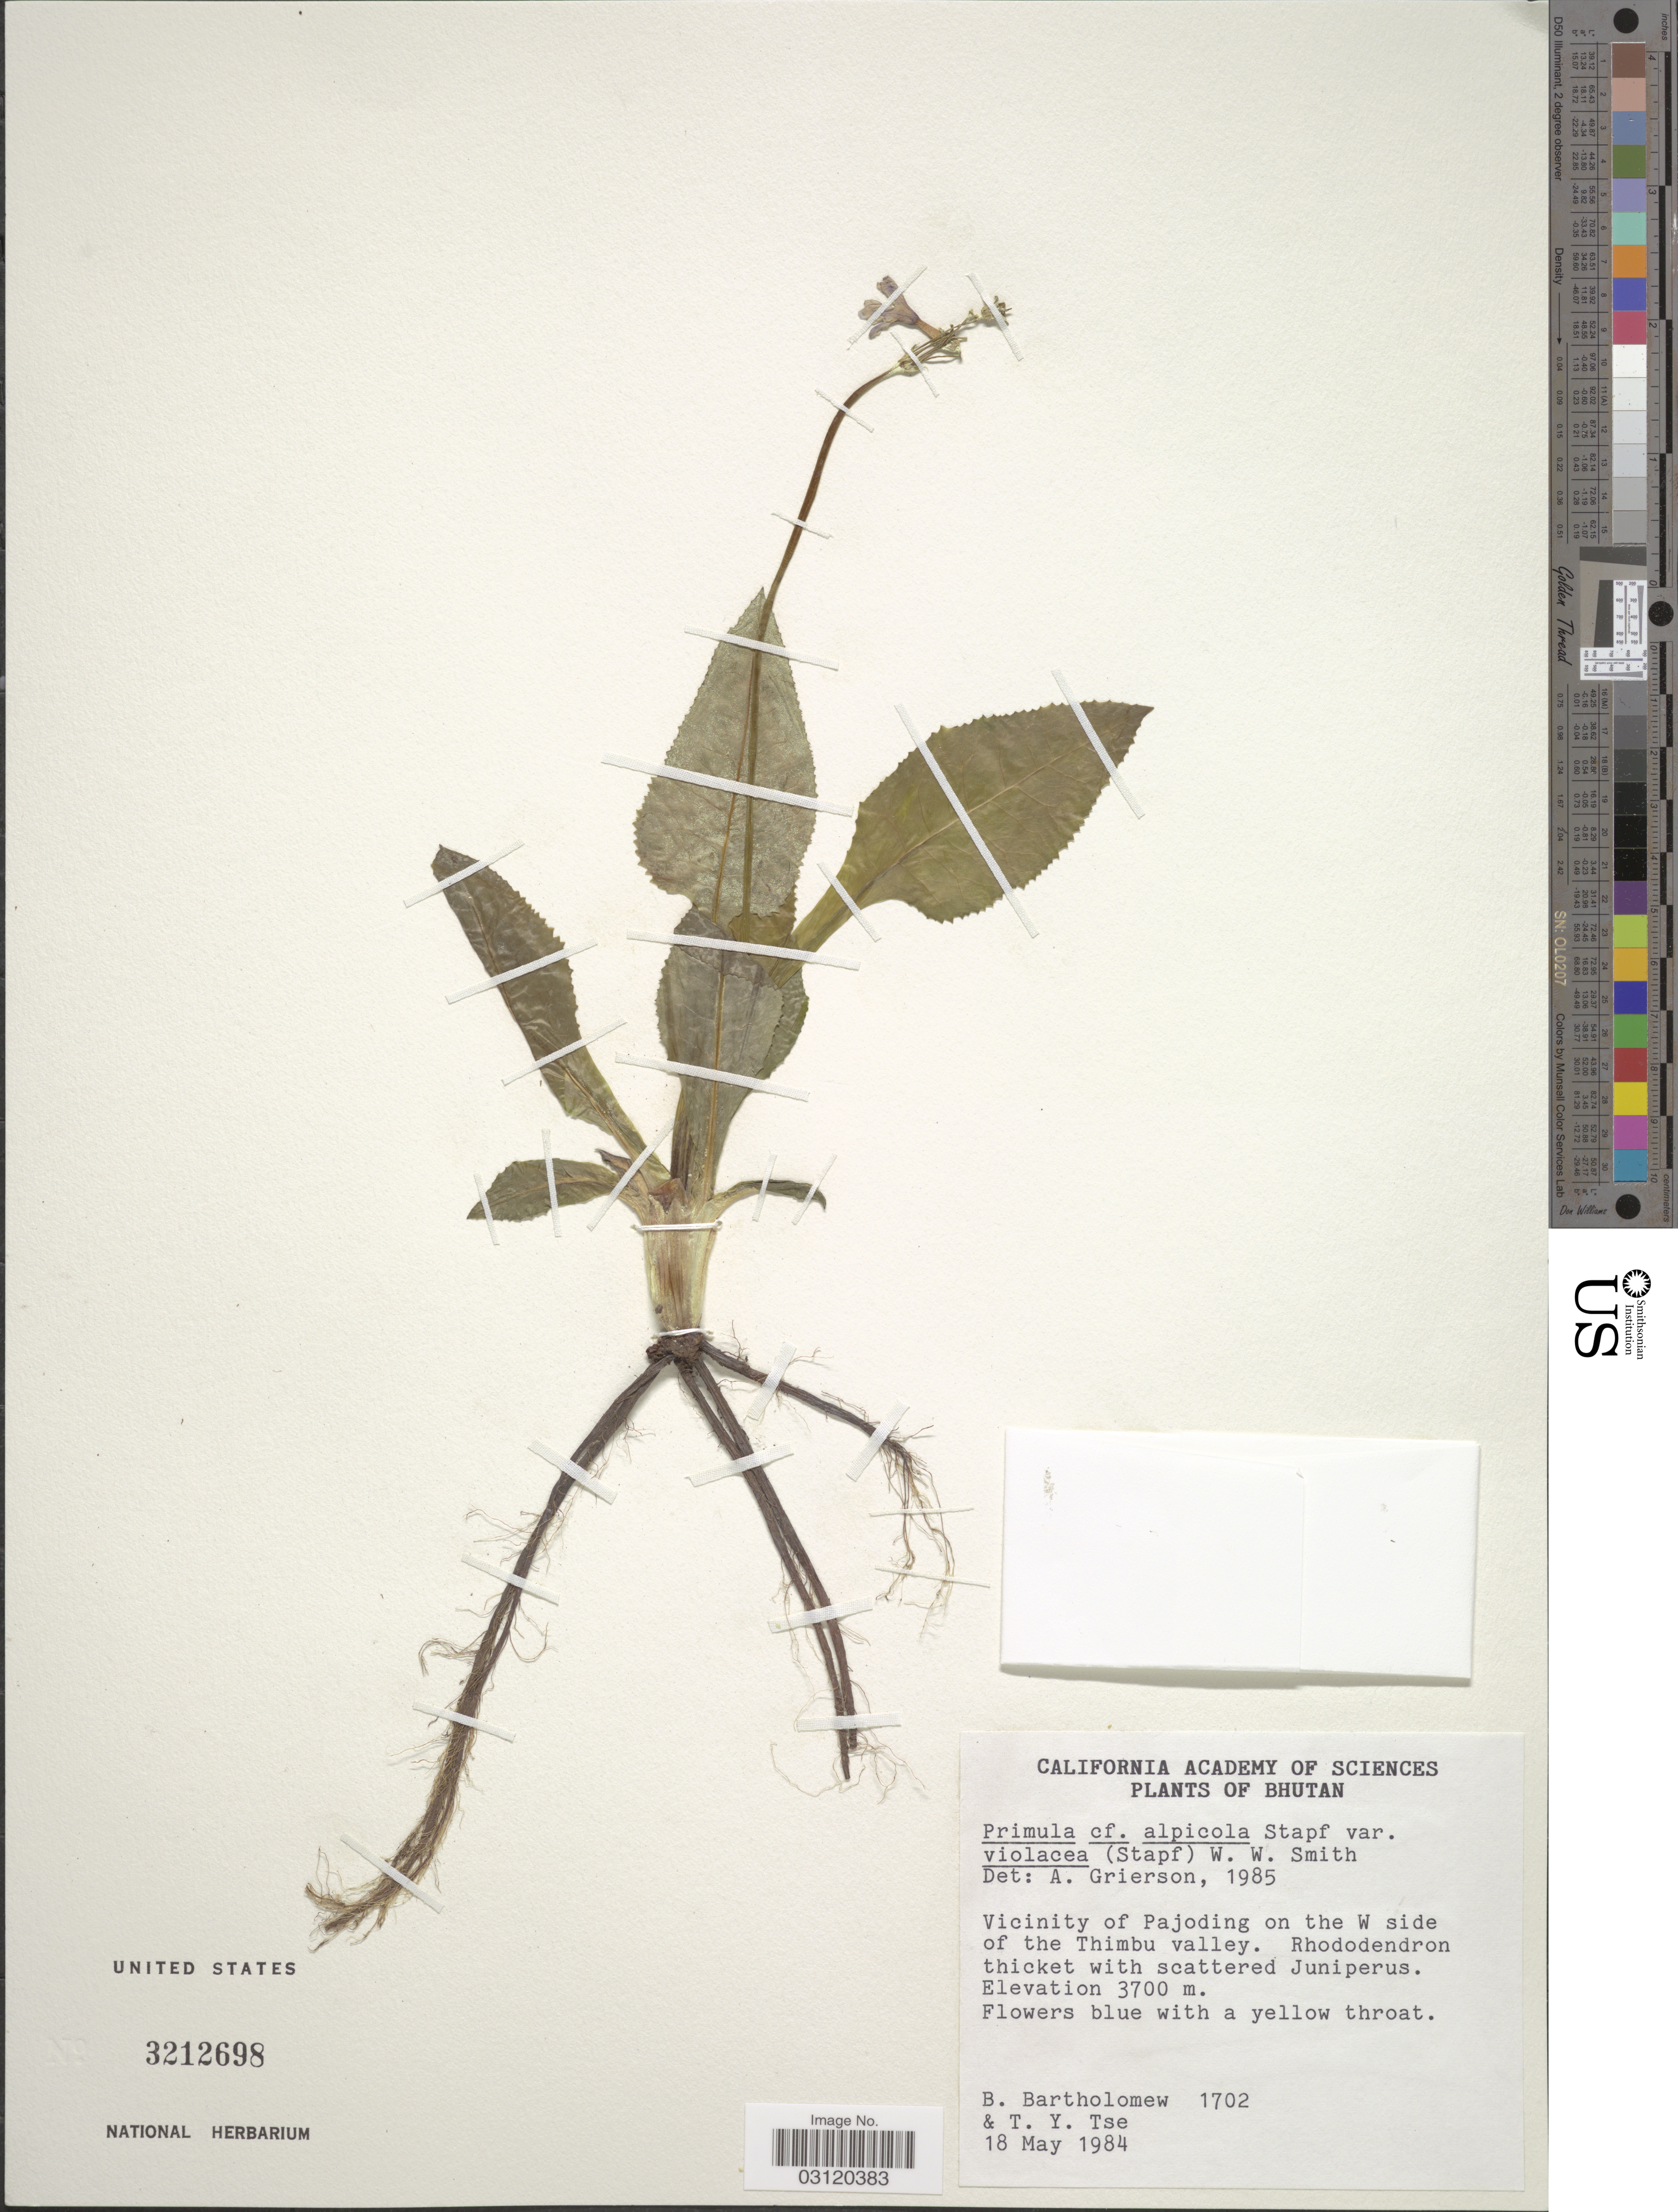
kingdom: Plantae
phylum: Tracheophyta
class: Magnoliopsida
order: Ericales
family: Primulaceae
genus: Primula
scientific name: Primula alpicola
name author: (W.W. Sm.) Stapf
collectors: B. Bartholomew & T. Tse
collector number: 1702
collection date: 1984-05-18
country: Bhutan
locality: Vicinity of Pajoding on the W side of the Thimbu valley.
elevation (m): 3700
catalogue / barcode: US 3212698